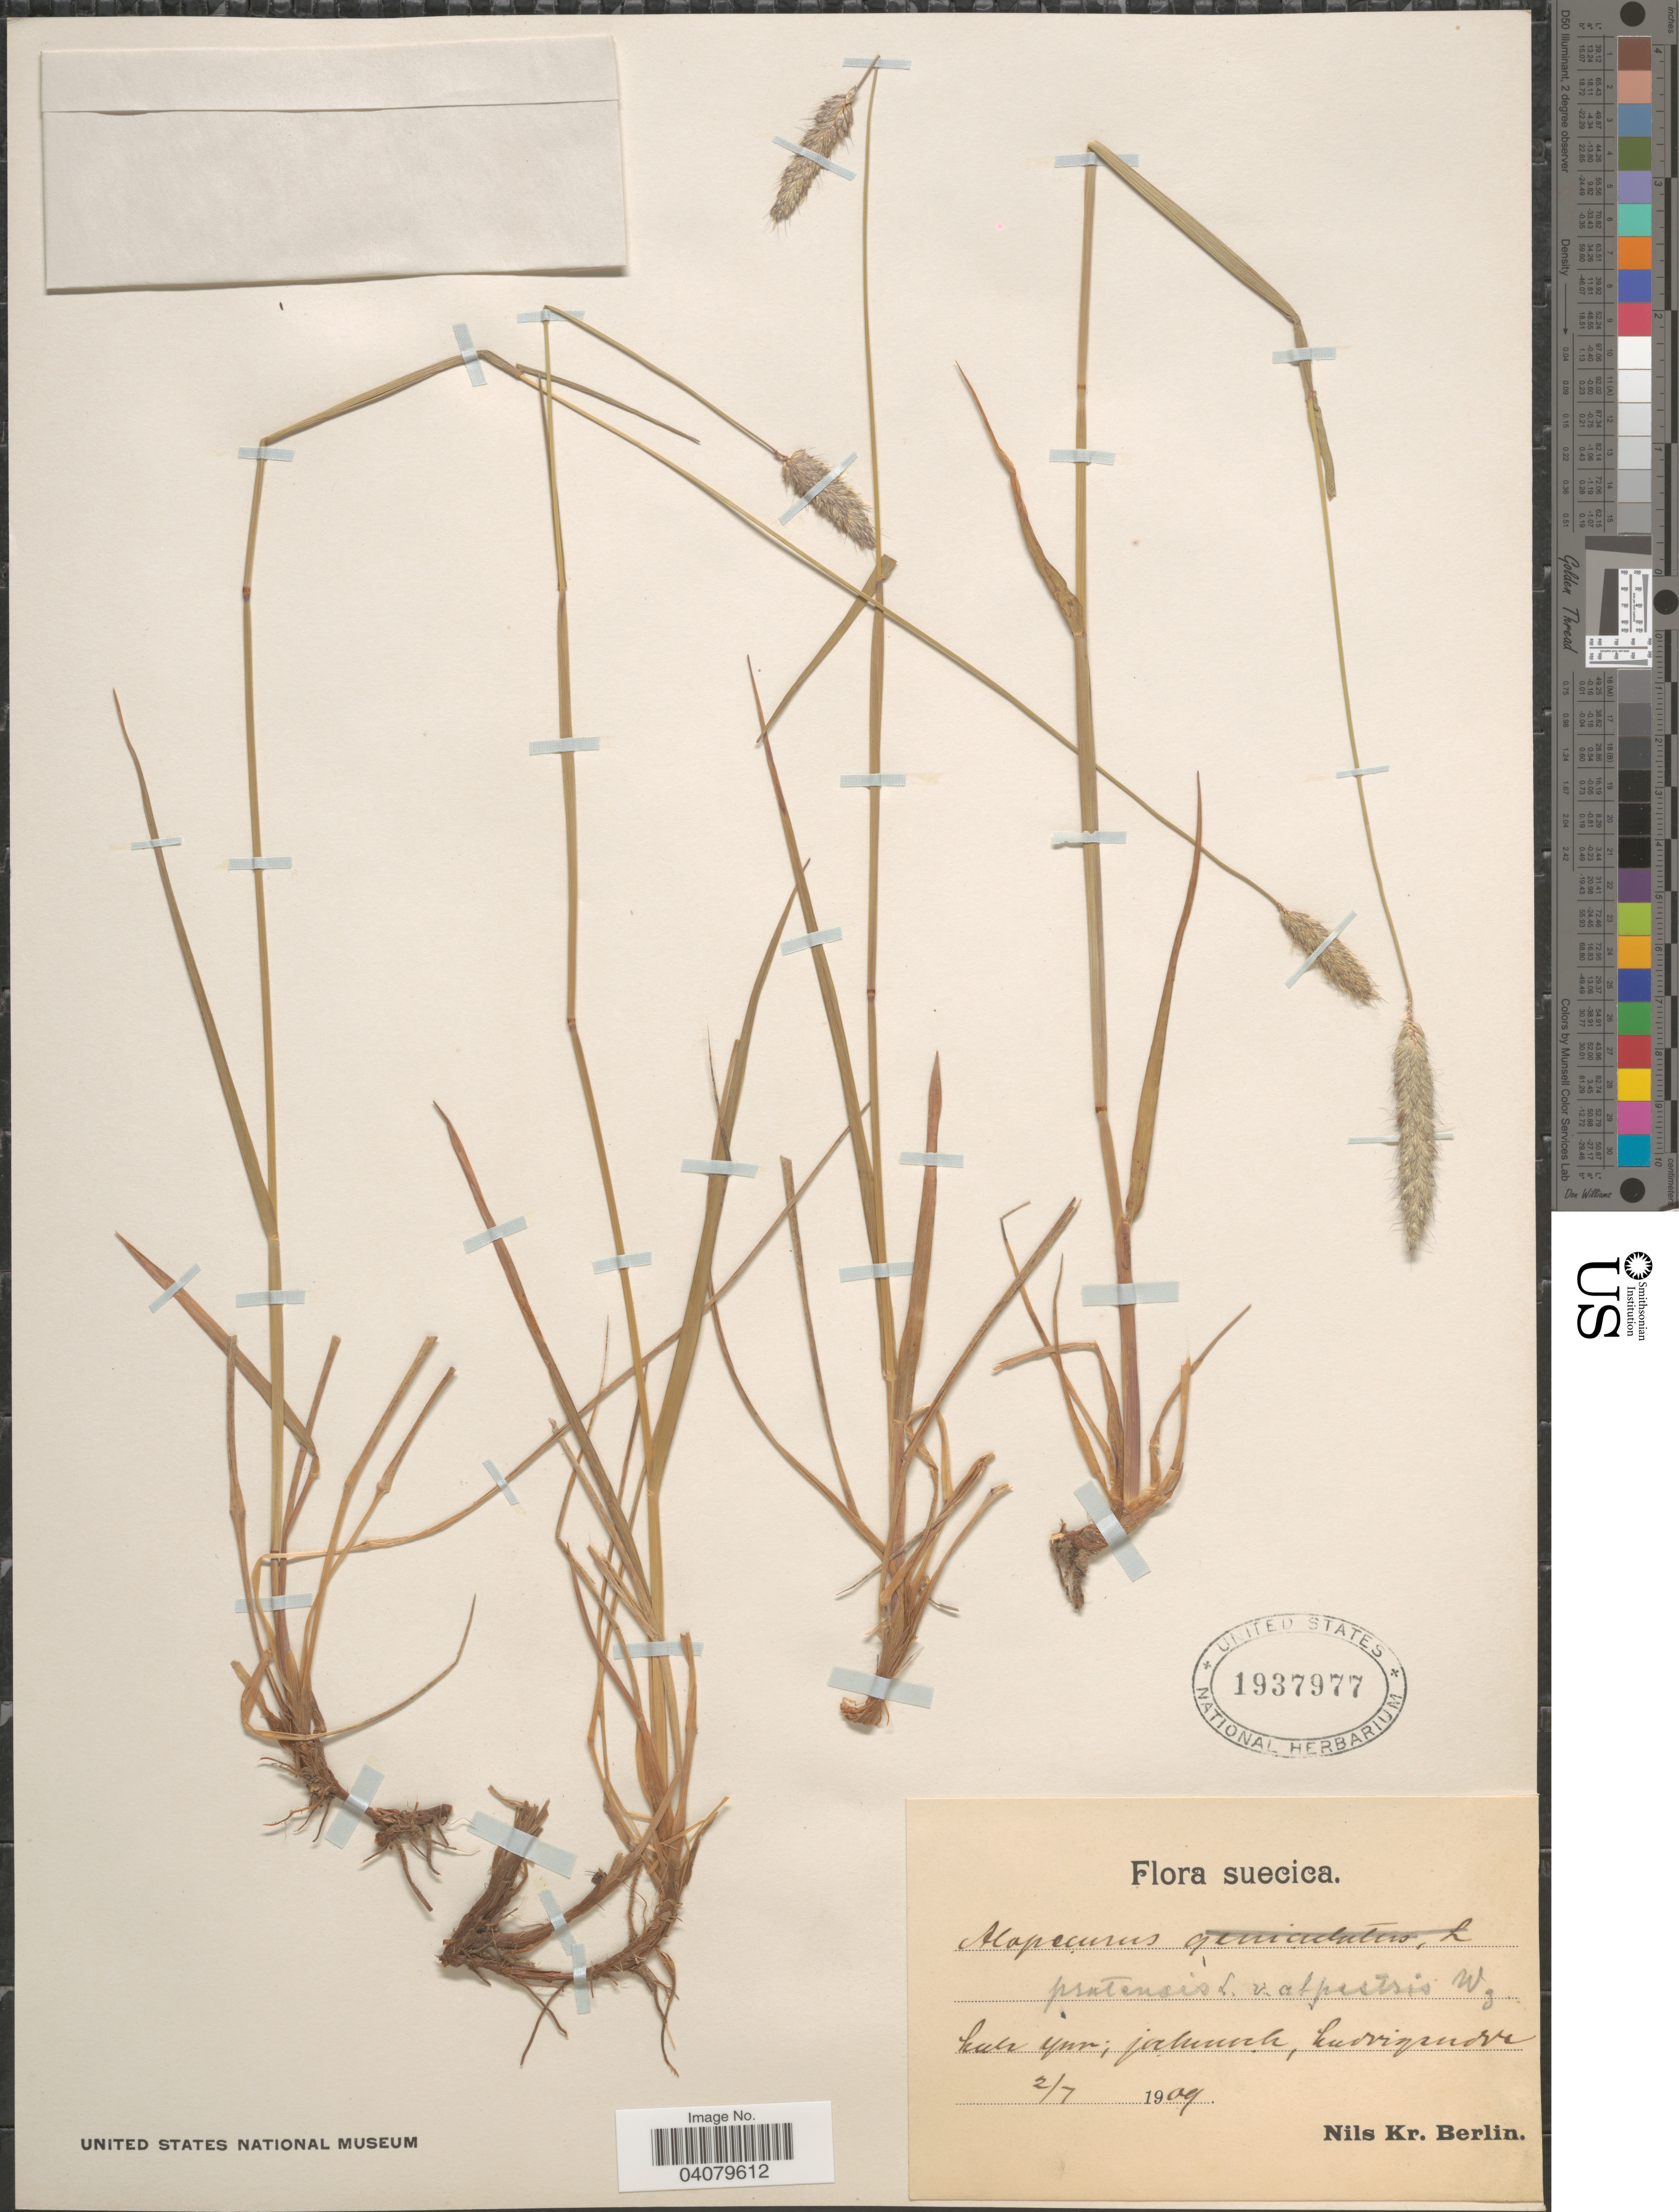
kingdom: Plantae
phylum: Tracheophyta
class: Liliopsida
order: Poales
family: Poaceae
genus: Alopecurus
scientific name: Alopecurus pratensis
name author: L.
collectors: N. Berlin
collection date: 1909-07-02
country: Sweden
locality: Suecica. Hulr, Lpm; jockmock, kudriqsudre. [interpreted]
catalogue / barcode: US 1937977